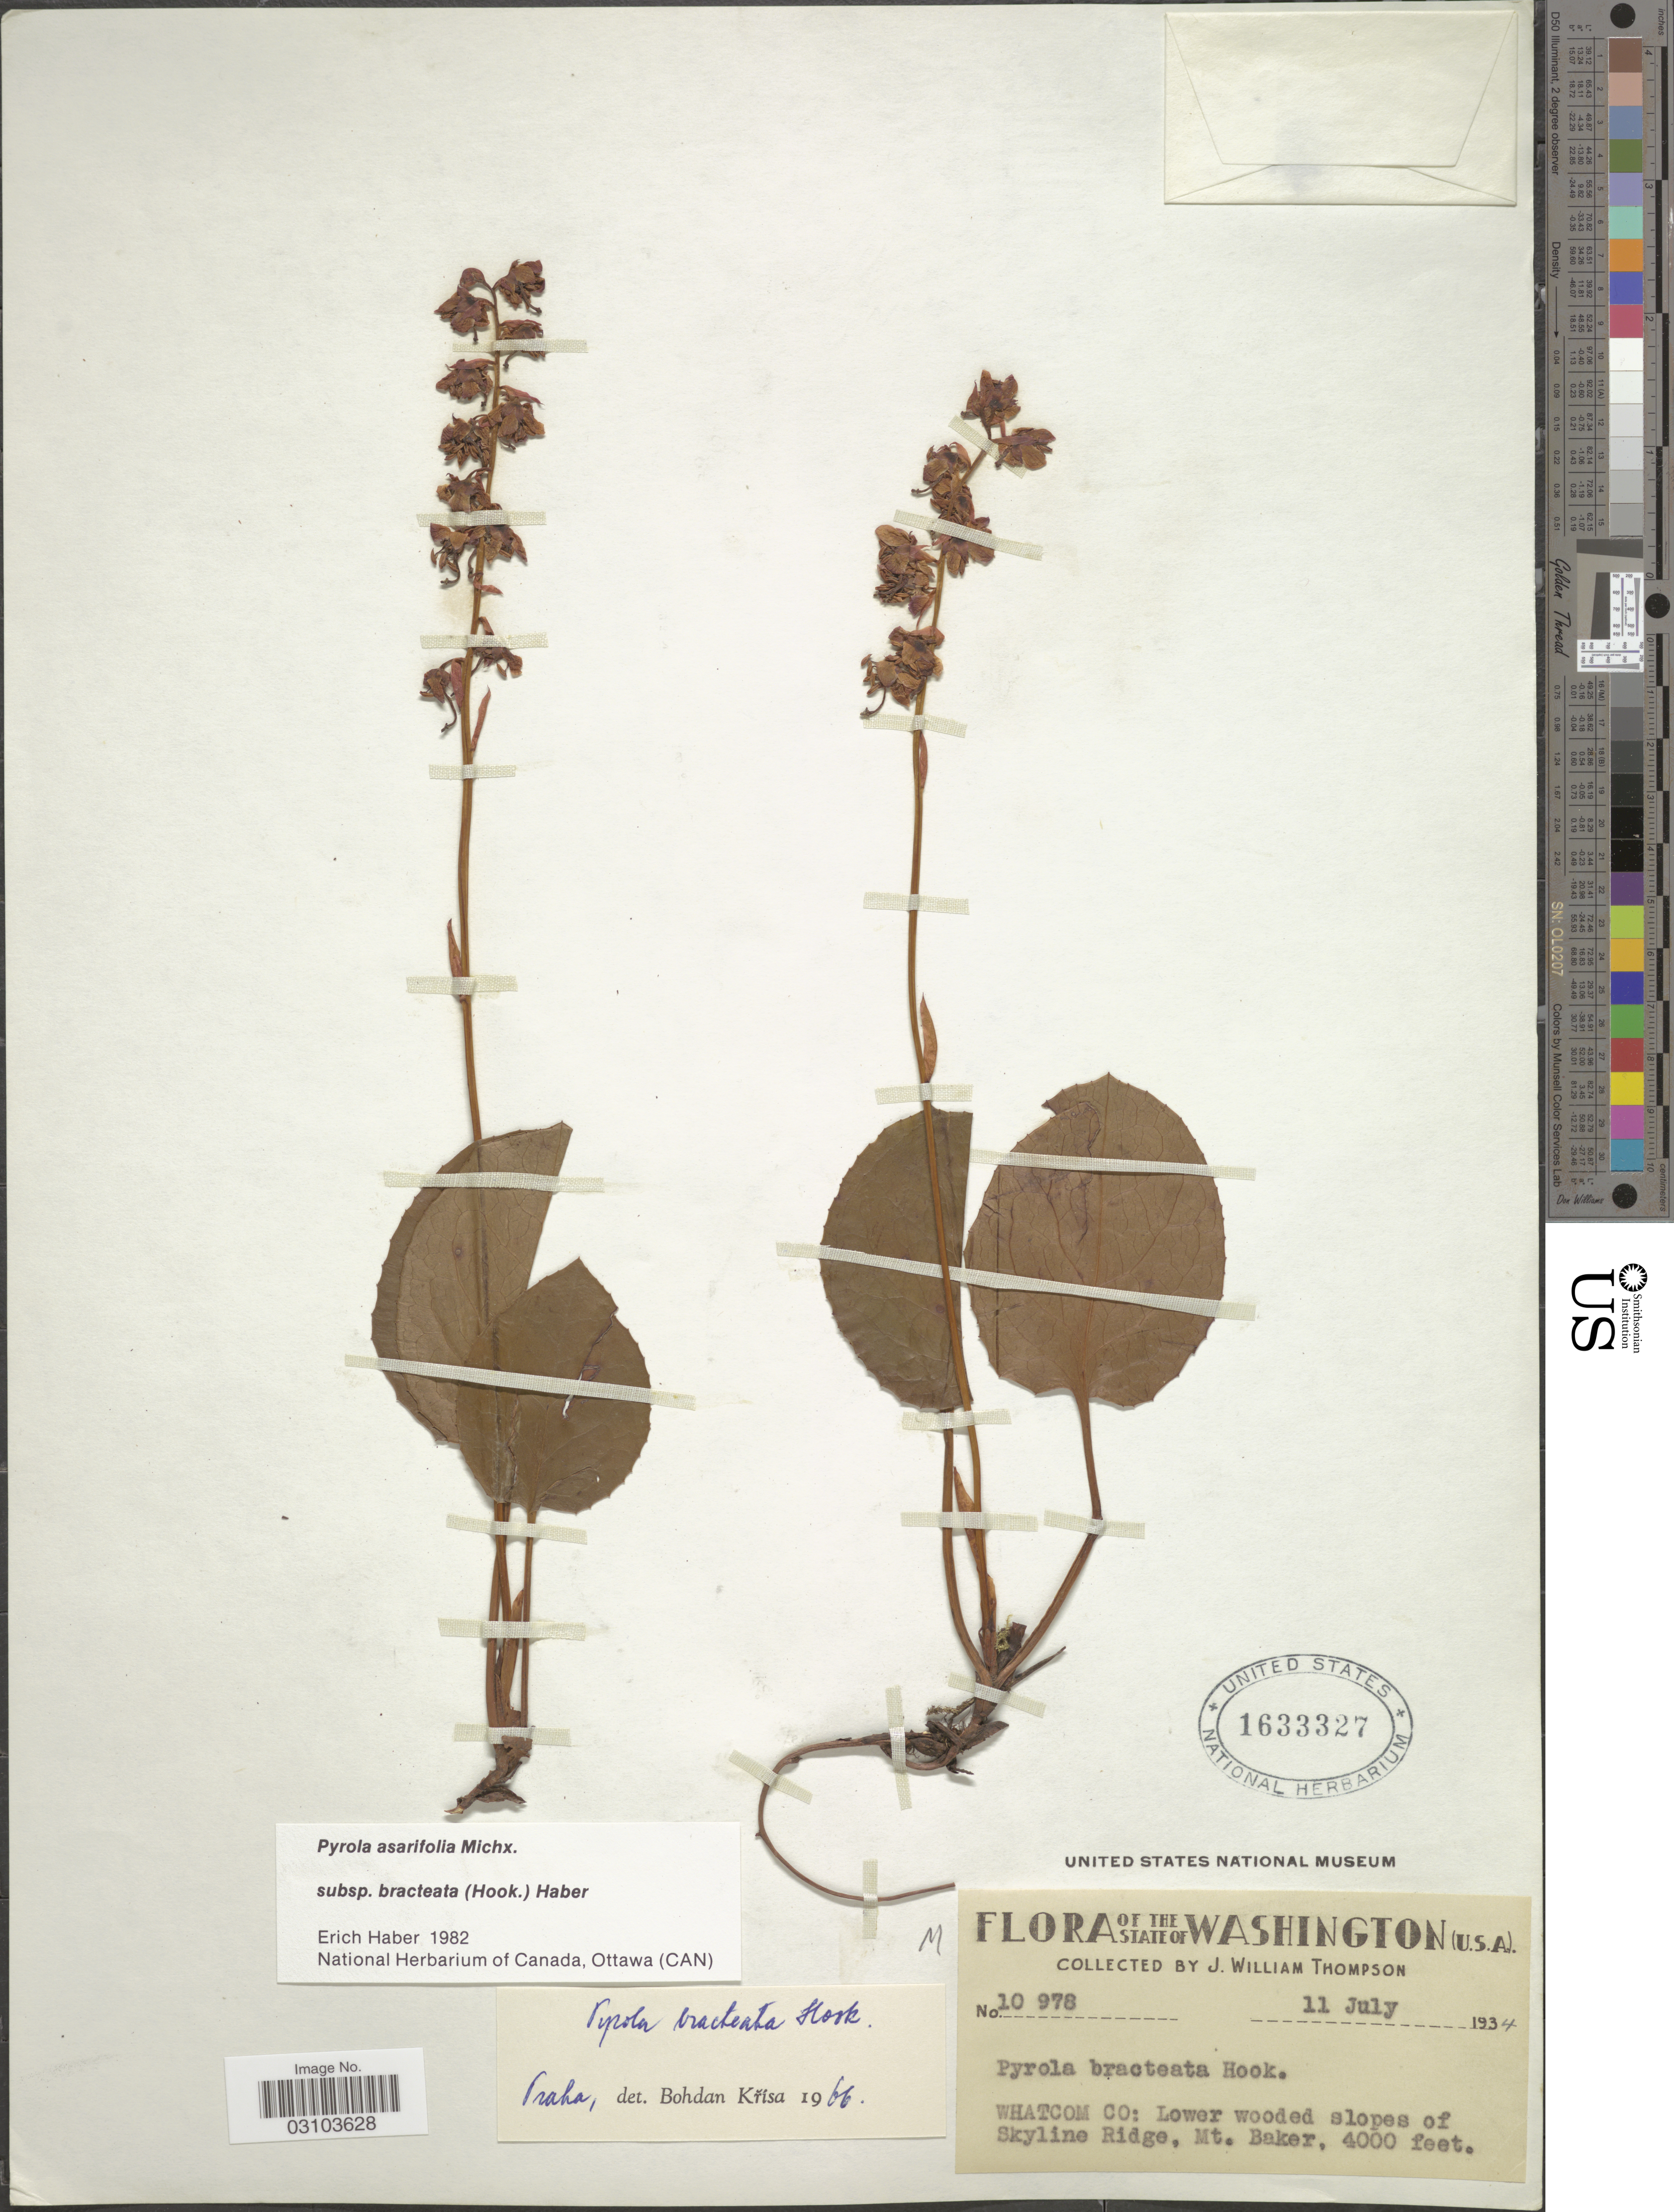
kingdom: Plantae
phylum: Tracheophyta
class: Magnoliopsida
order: Ericales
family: Ericaceae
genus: Pyrola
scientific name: Pyrola asarifolia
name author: Michx.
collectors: J. W. Thompson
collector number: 10978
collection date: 1934-07-11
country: United States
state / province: Washington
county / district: Whitman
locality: Whatcom Co; Lower wooded slopes of Skyline Ridge, Mt. Baker.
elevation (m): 1219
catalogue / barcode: US 1633327